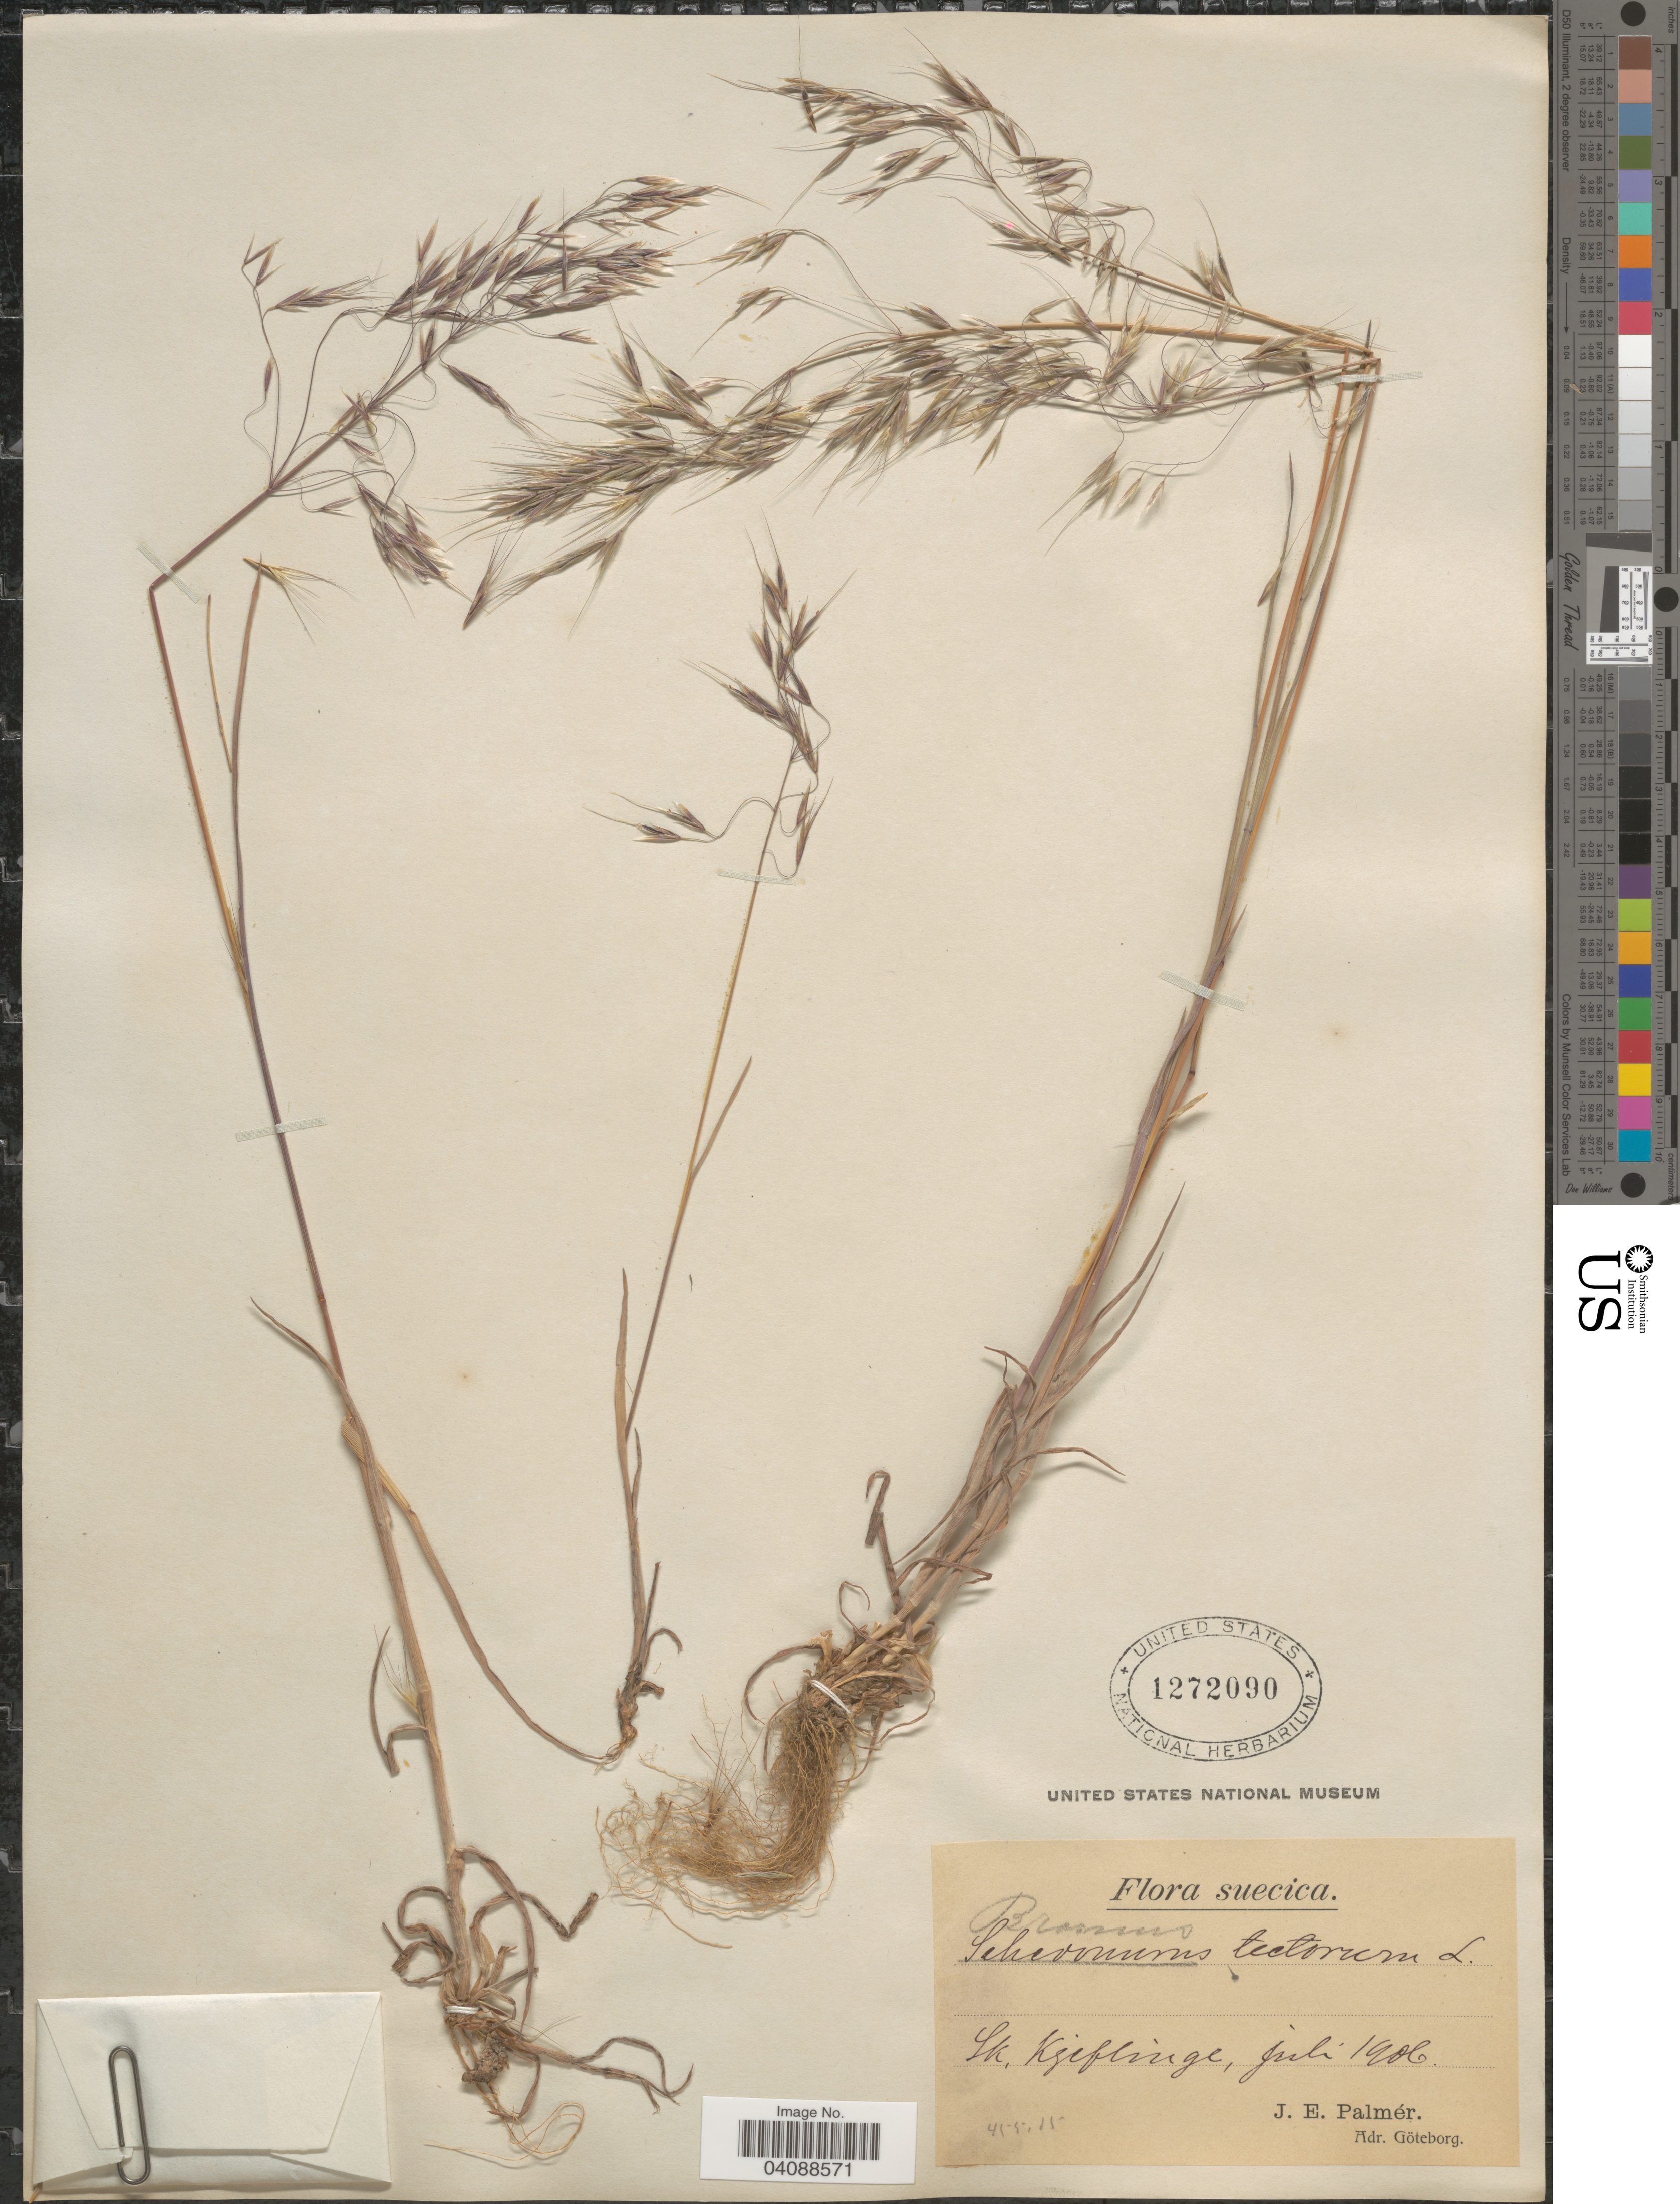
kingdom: Plantae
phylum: Tracheophyta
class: Liliopsida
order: Poales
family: Poaceae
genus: Bromus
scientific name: Bromus tectorum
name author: L.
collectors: J. E. Palmér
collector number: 45515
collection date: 1906-07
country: Sweden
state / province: Skåne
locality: Suecica. Sk. Kjeflinge.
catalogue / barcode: US 1272090